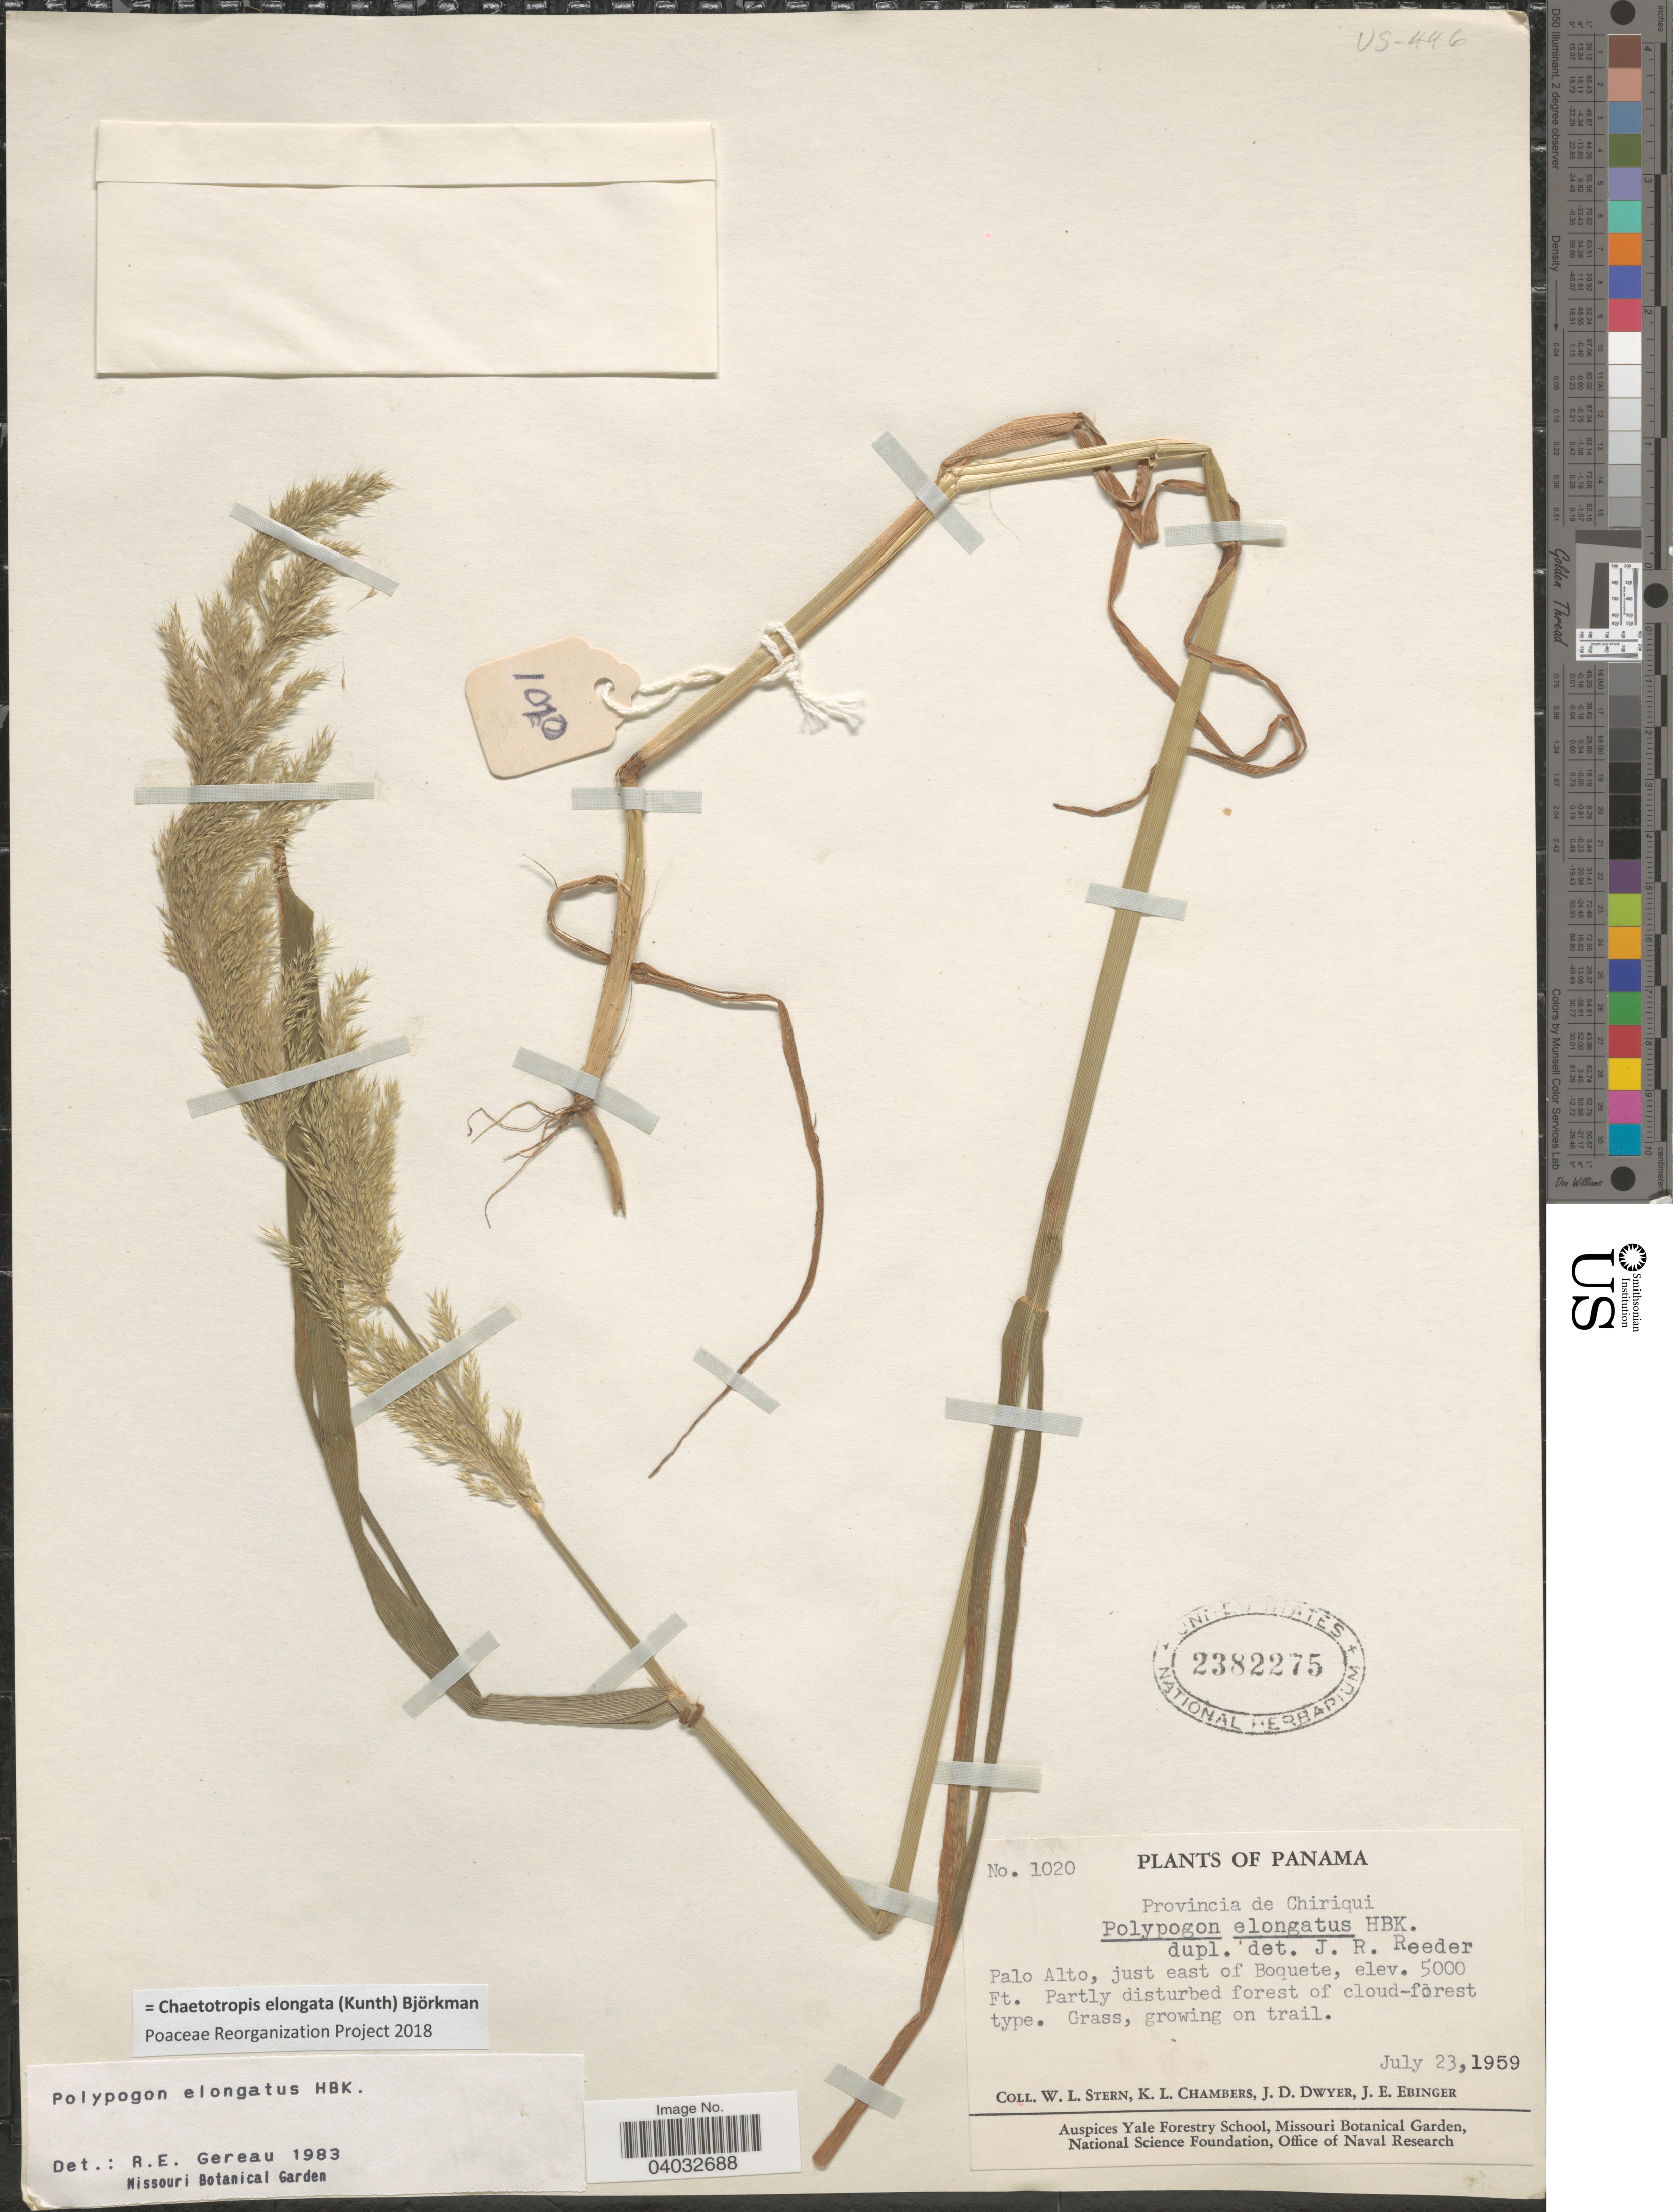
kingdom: Plantae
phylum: Tracheophyta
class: Liliopsida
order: Poales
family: Poaceae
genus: Chaetotropis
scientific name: Chaetotropis elongata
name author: (Kunth) Björkman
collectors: W. L. Stern, K. Chambers, J. D. Dwyer & J. Ebinger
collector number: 1020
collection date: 1959-07-23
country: Panama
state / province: Chiriqui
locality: Palo Alto, just east of Boquete.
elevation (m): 1524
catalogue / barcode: US 2382275